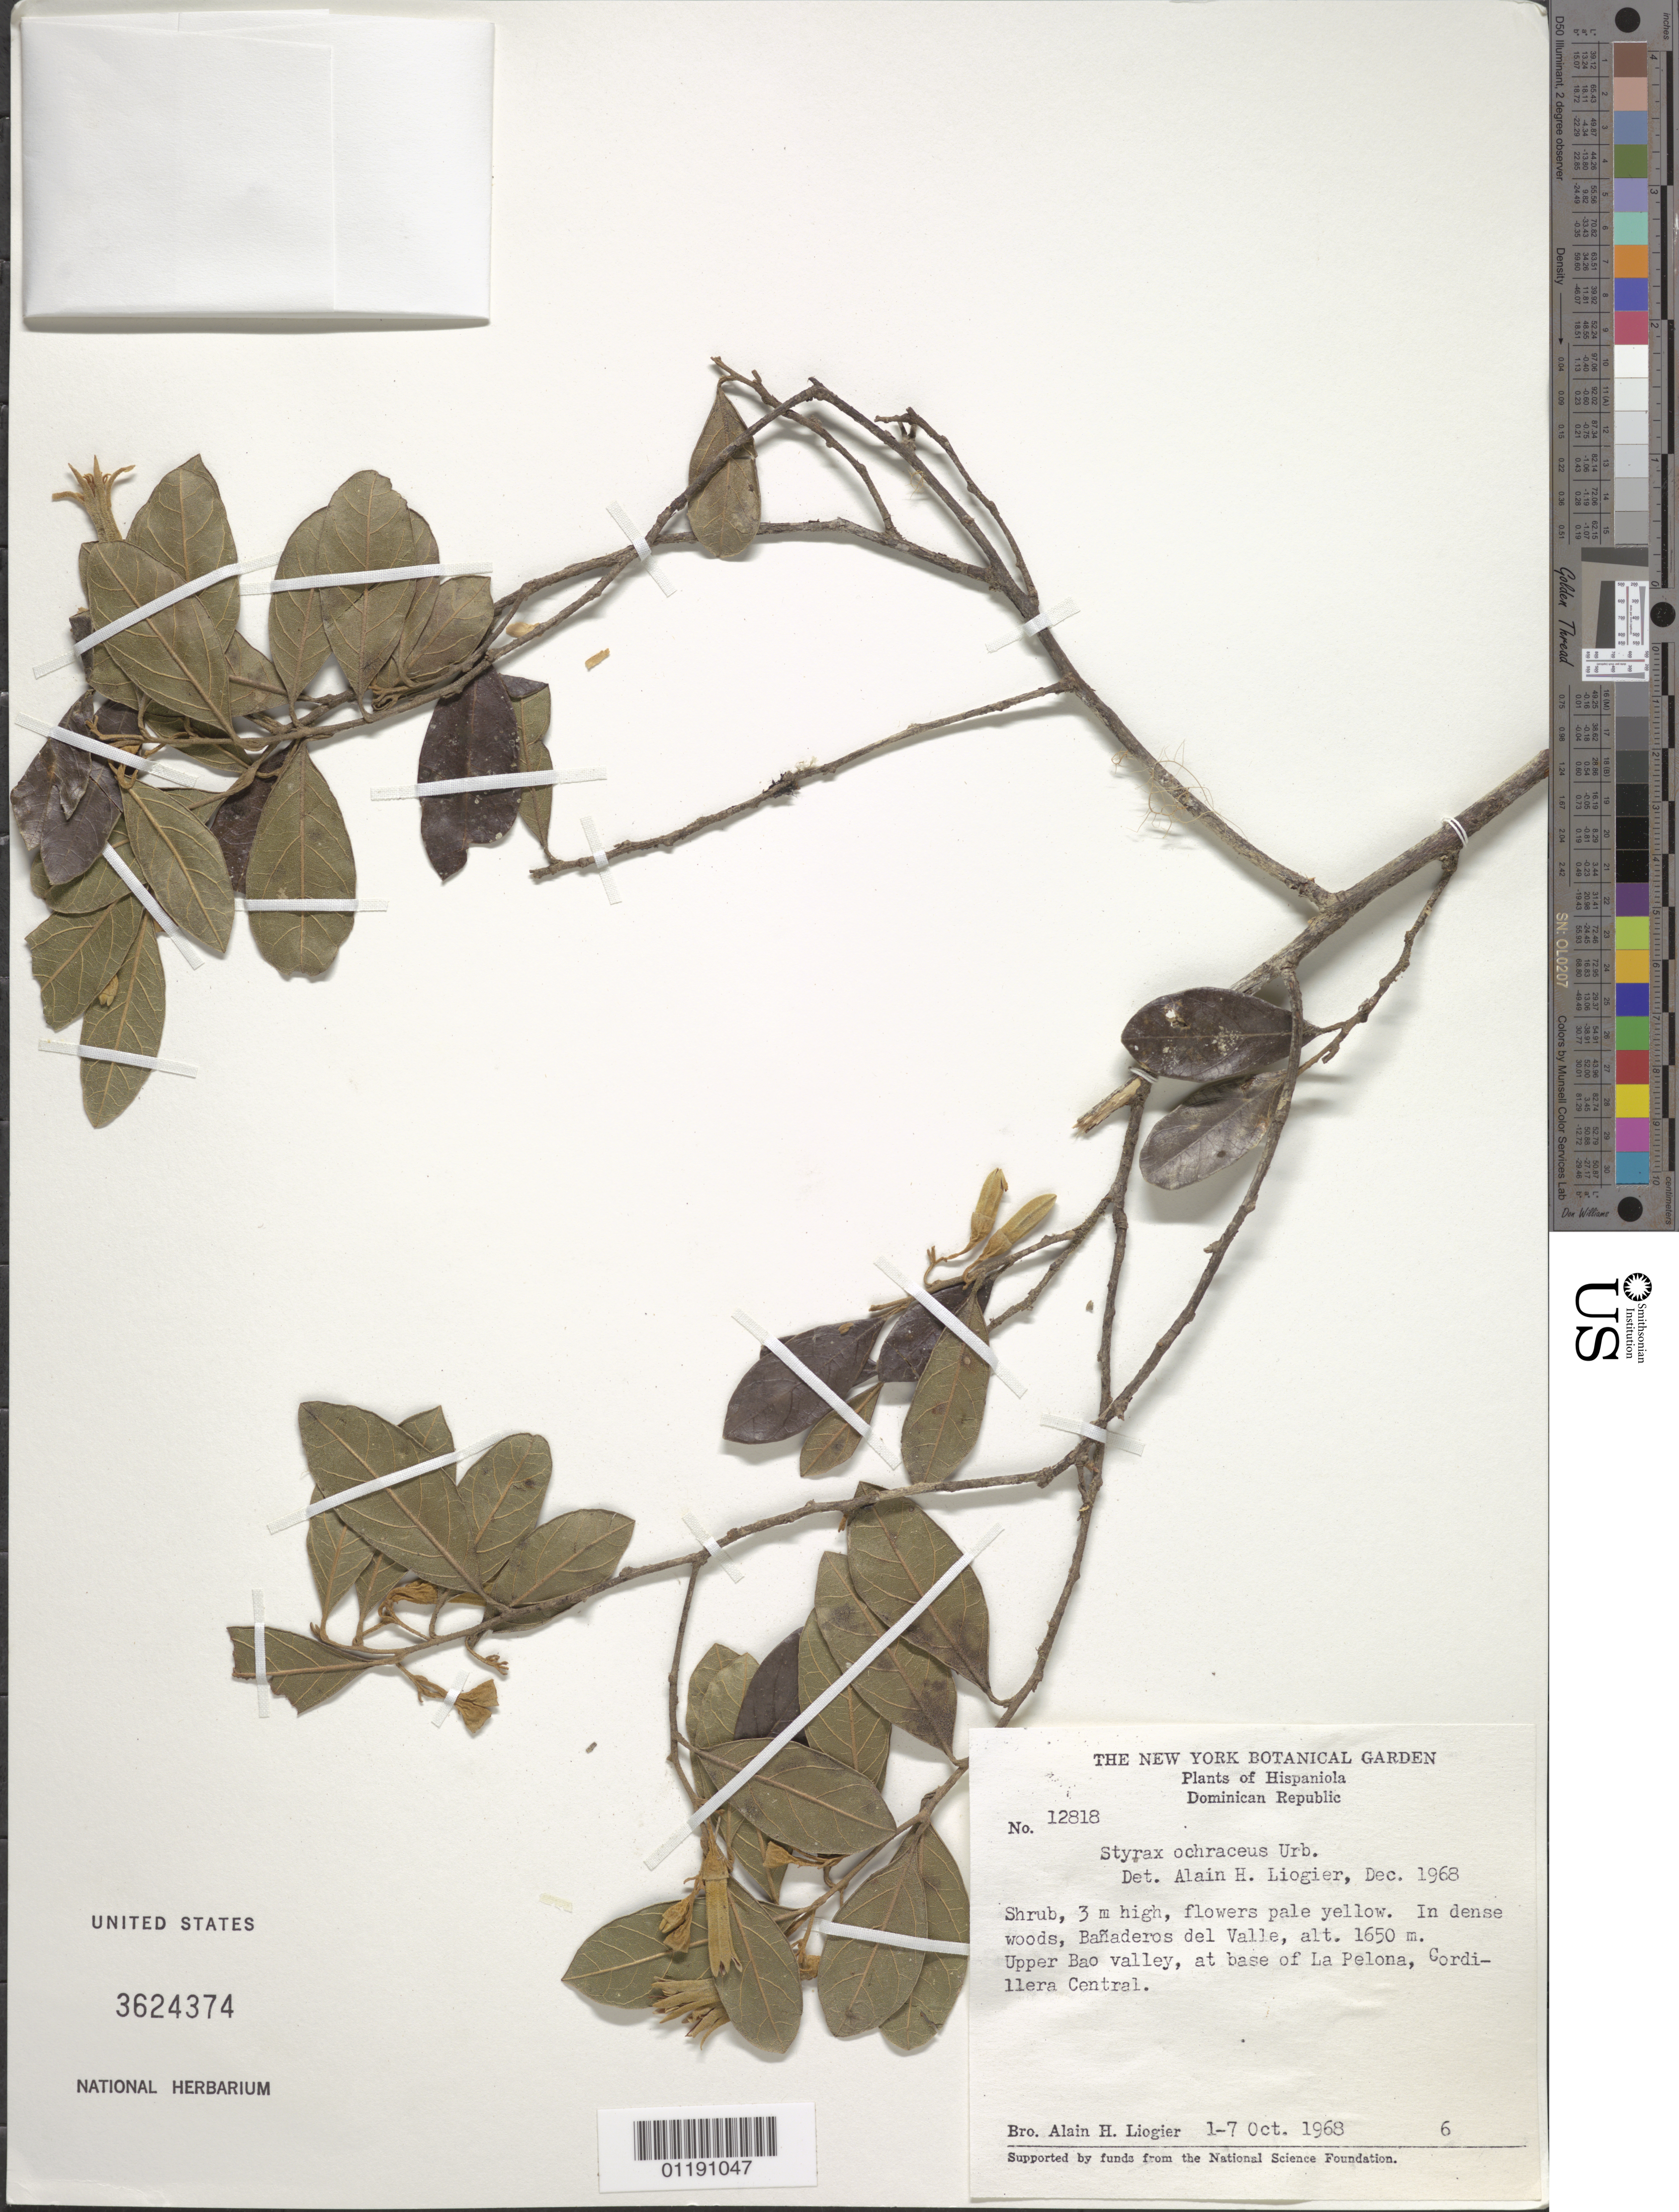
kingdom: Plantae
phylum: Tracheophyta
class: Magnoliopsida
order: Ericales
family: Styracaceae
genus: Styrax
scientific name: Styrax ochraceus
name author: Urb.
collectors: A. H. Liogier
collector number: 12818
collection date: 1968-10-01/1968-10-07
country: Dominican Republic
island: Hispaniola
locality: In dense woods, Bañaderos del Valle. Upper Bao valley, at base of La Pelona, Cordillera Central.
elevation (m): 1650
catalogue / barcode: US 3624374